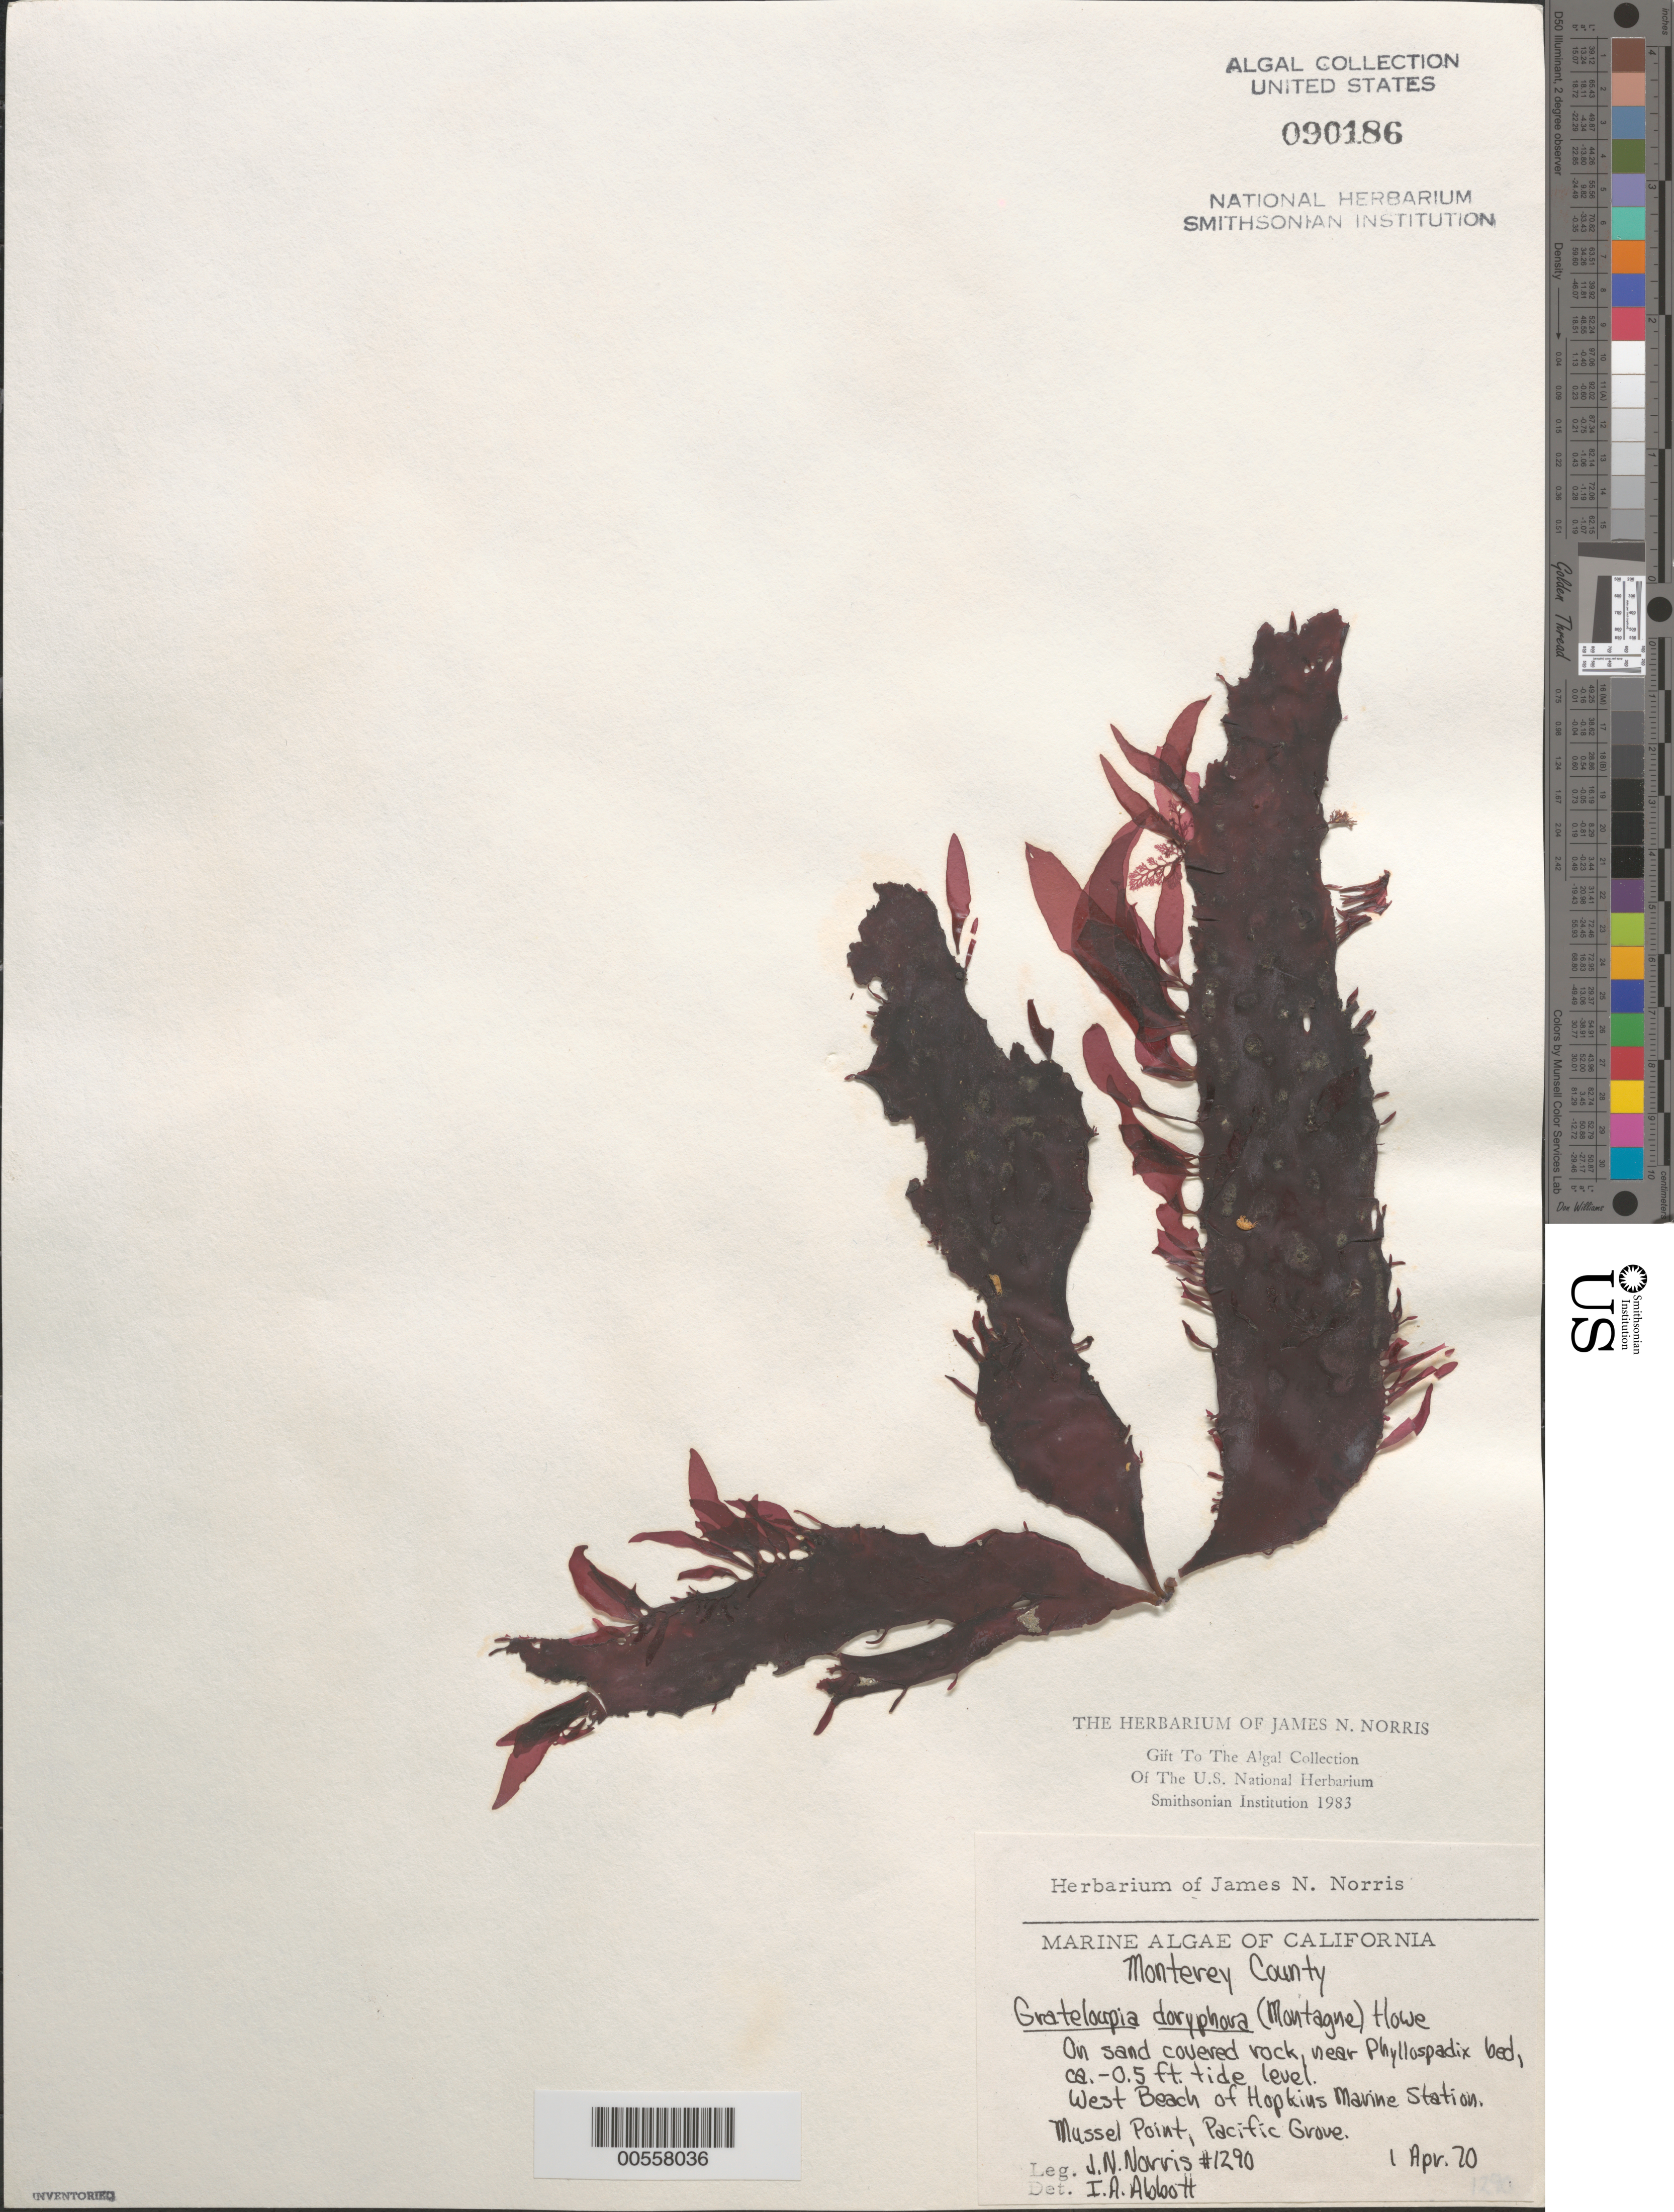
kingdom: Plantae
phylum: Rhodophyta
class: Florideophyceae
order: Halymeniales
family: Halymeniaceae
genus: Grateloupia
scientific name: Grateloupia doryphora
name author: (Mont.) Howe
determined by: Abbott, Isabella A.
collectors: J. N. Norris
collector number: JN-1290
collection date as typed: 01 Apr 1970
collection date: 1970-04-01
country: United States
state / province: California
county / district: Monterey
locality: West beach, Mussel Point, Pacific Grove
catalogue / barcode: US 90186